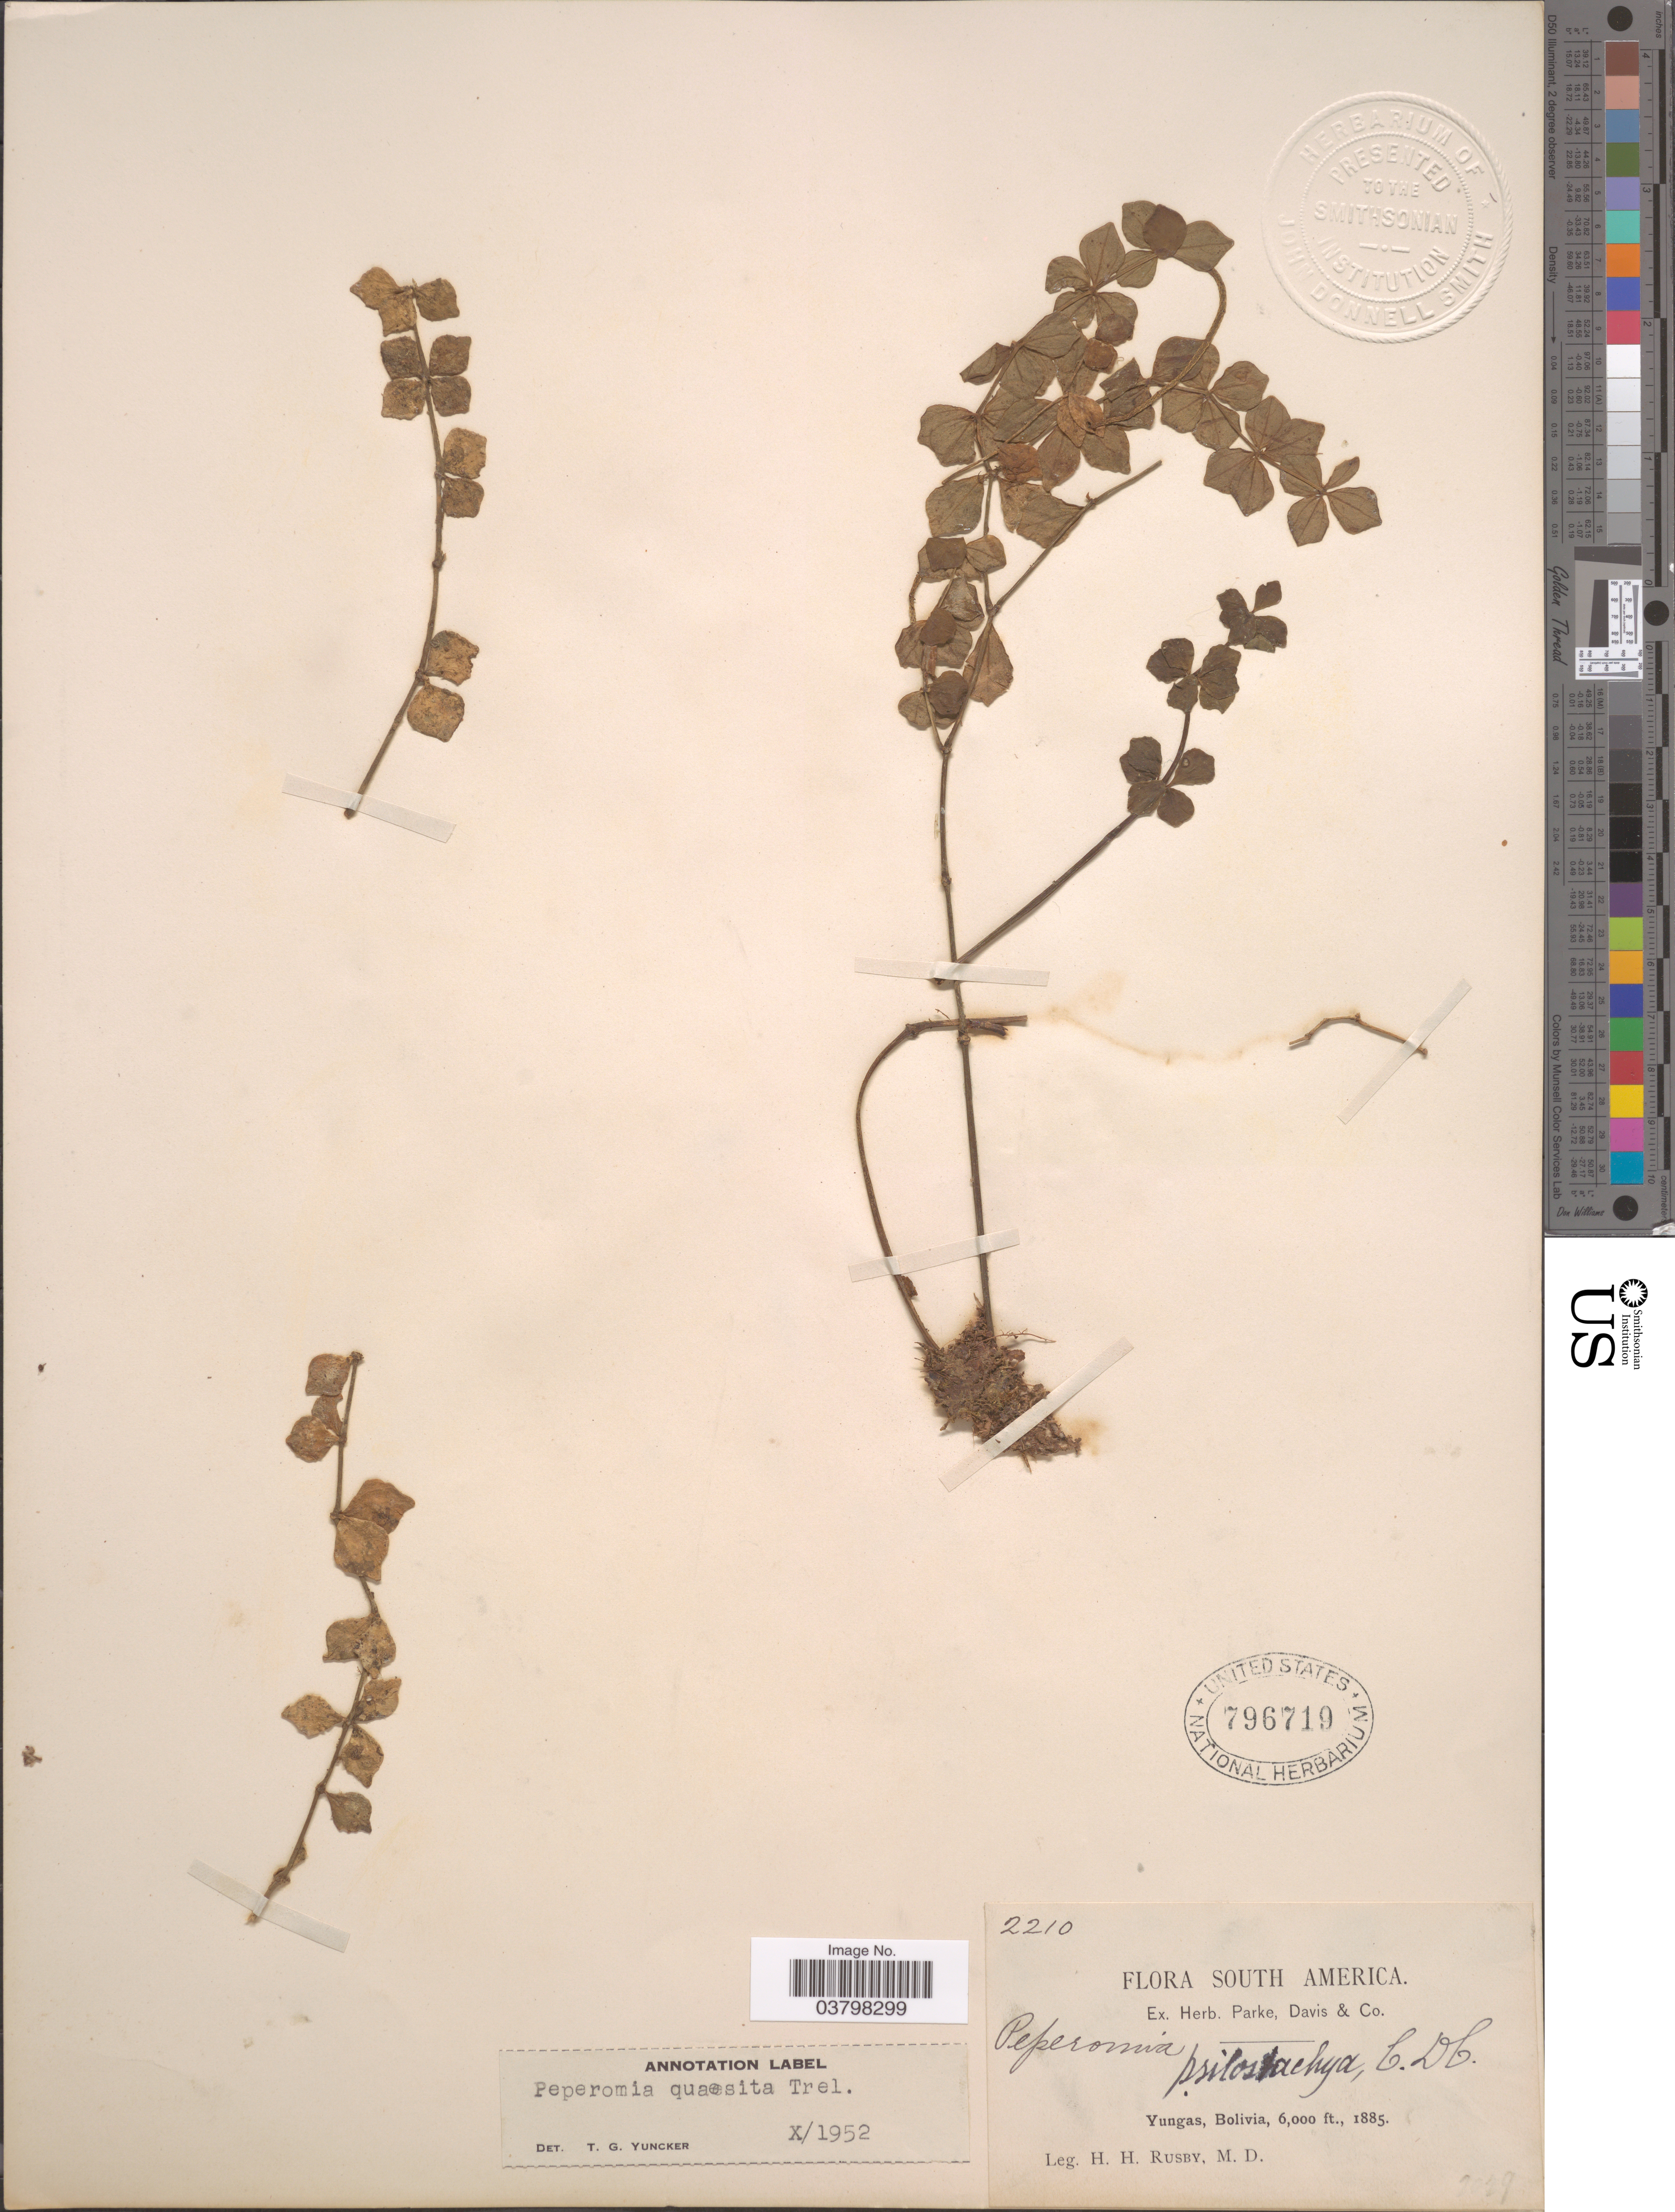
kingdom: Plantae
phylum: Tracheophyta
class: Magnoliopsida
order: Piperales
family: Piperaceae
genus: Peperomia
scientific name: Peperomia quaesita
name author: Trel. in J.F. Macbr.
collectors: H. H. Rusby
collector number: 2210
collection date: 1885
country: Bolivia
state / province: La Paz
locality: Yungas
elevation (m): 1829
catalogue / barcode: US 796719